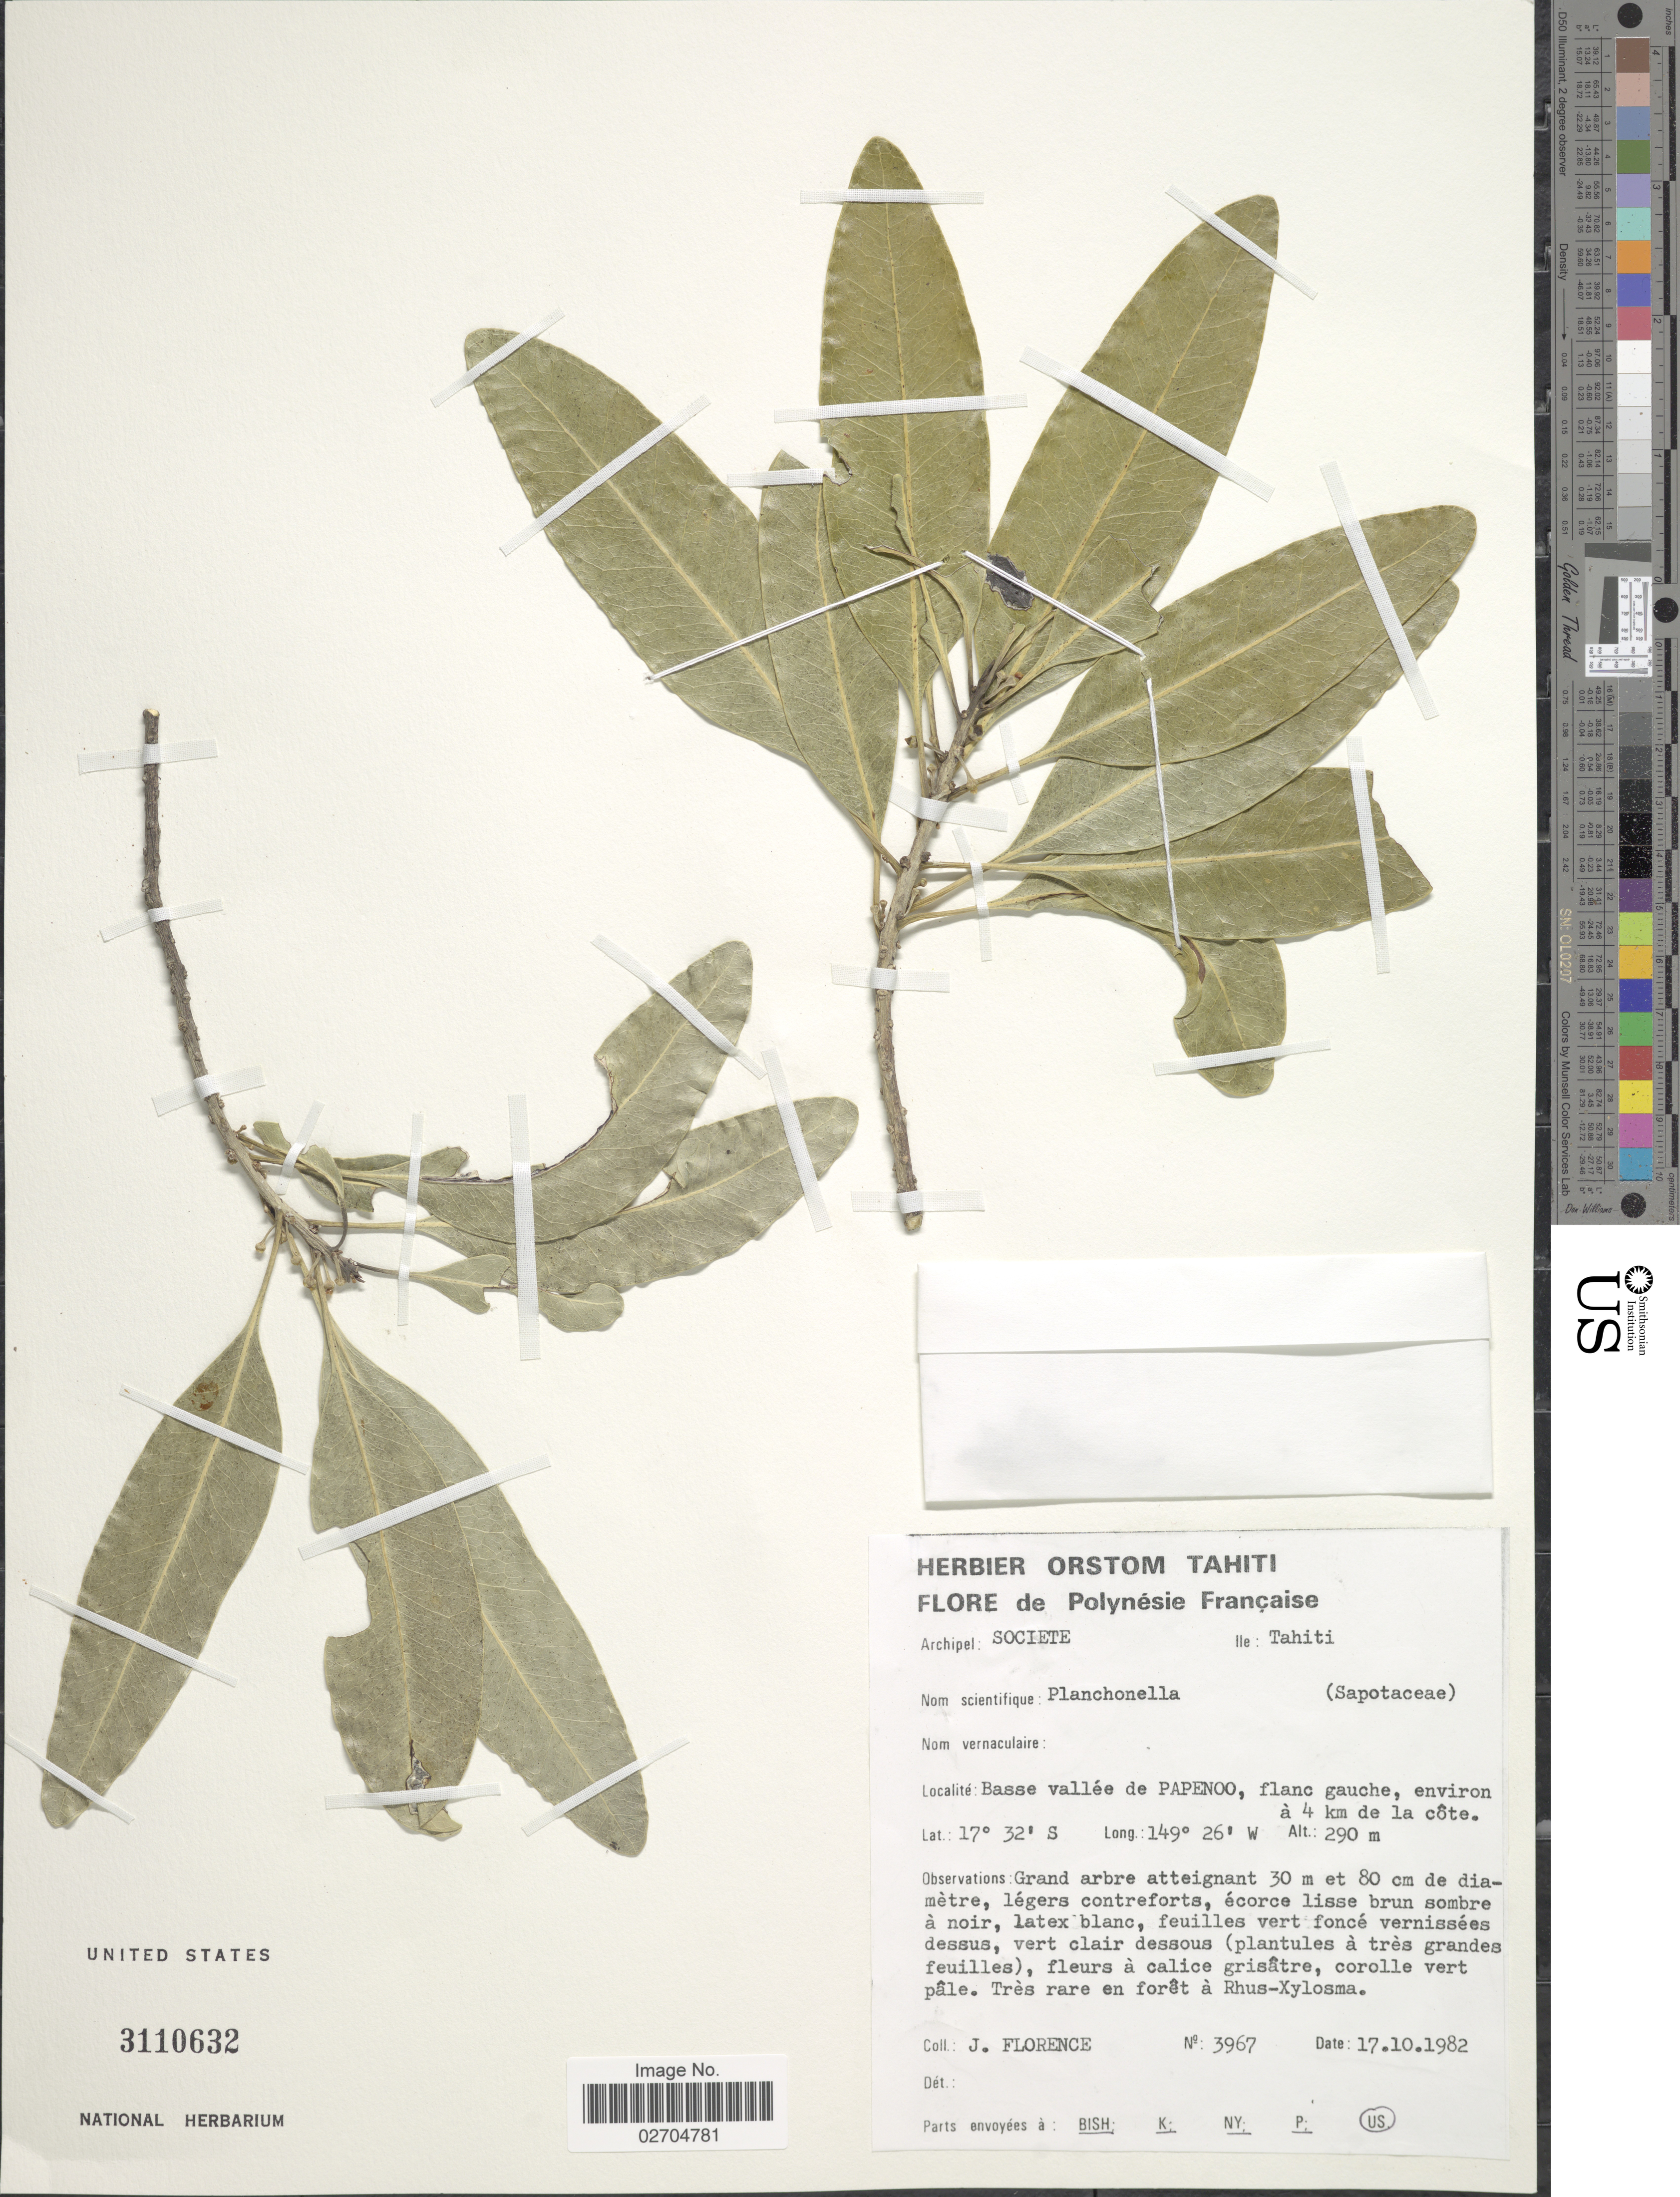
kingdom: Plantae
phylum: Tracheophyta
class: Magnoliopsida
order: Ericales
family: Sapotaceae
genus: Planchonella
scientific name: Planchonella sp.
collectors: J. Florence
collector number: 3967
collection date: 1982-10-17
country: French Polynesia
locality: Polynésie Française. Archipel: Societe. Ile: Tahiti. Basse valleé de Papenoo, flanc gauche, environ à 4 km de la côte.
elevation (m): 290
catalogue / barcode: US 3110632